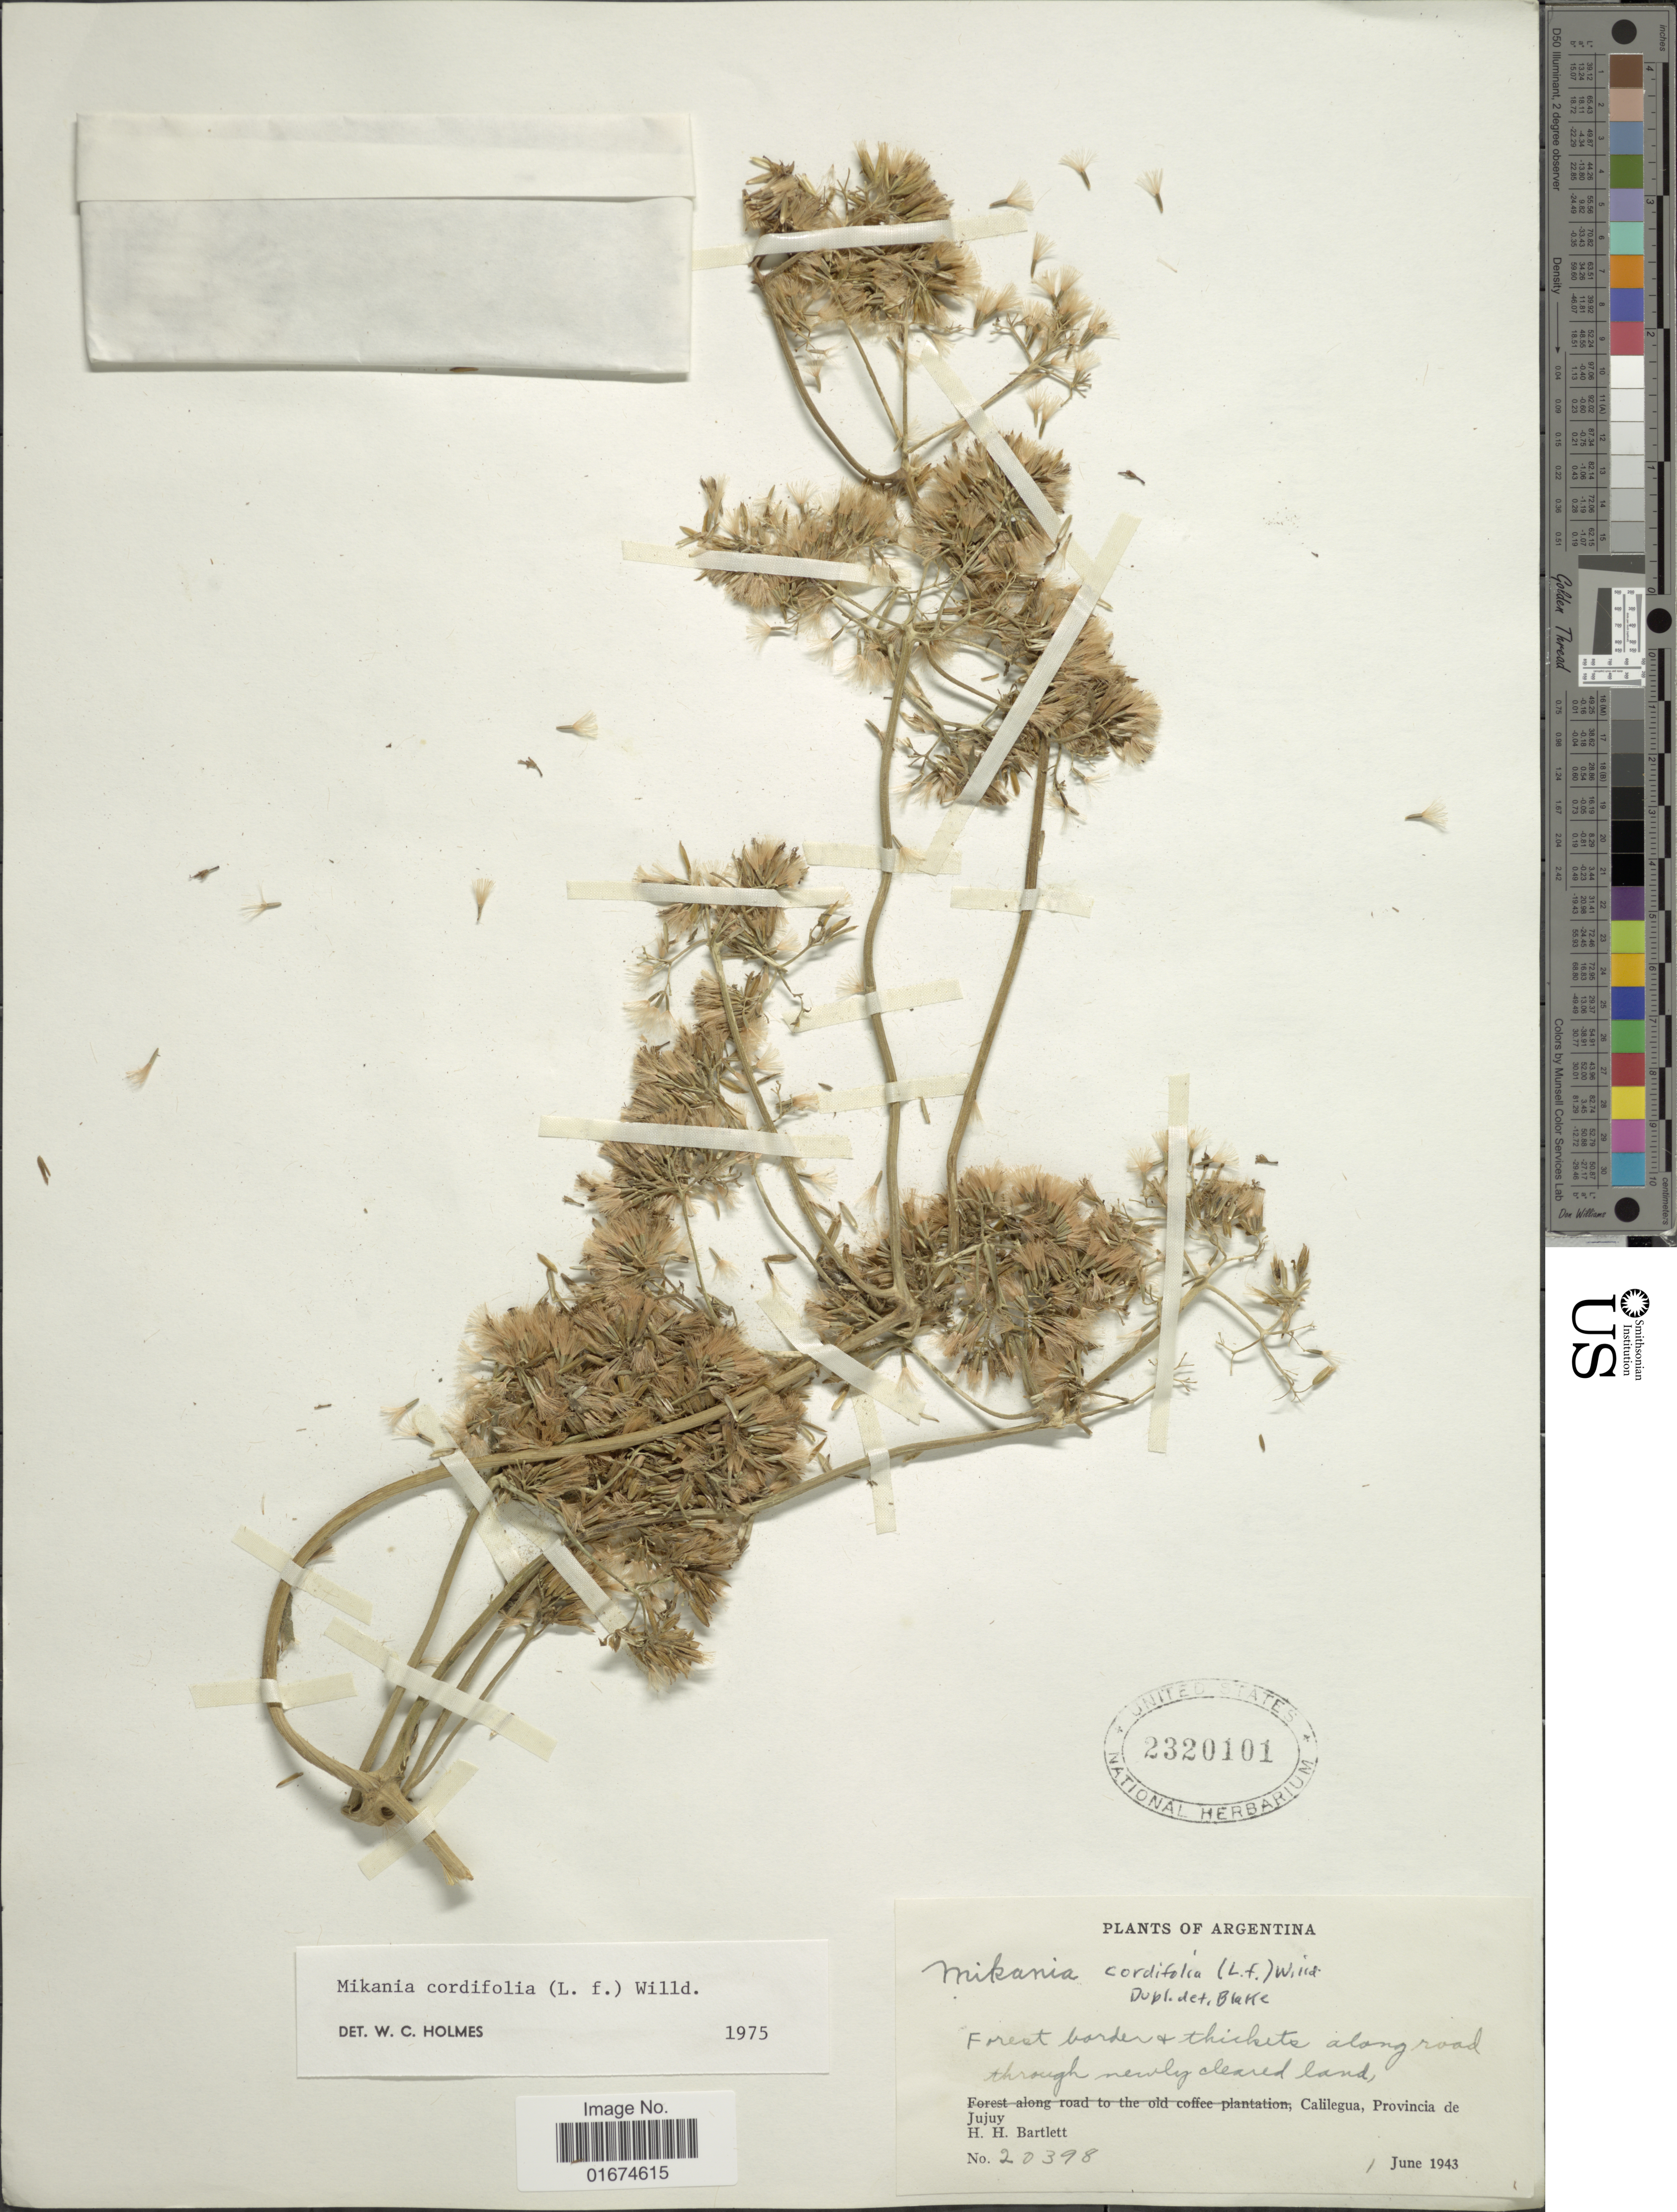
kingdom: Plantae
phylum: Tracheophyta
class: Magnoliopsida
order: Asterales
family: Asteraceae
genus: Mikania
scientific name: Mikania cordifolia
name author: Kunth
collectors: H. H. Bartlett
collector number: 20398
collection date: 1943-06-01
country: Argentina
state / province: Jujuy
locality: Calilegua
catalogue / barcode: US 2320101